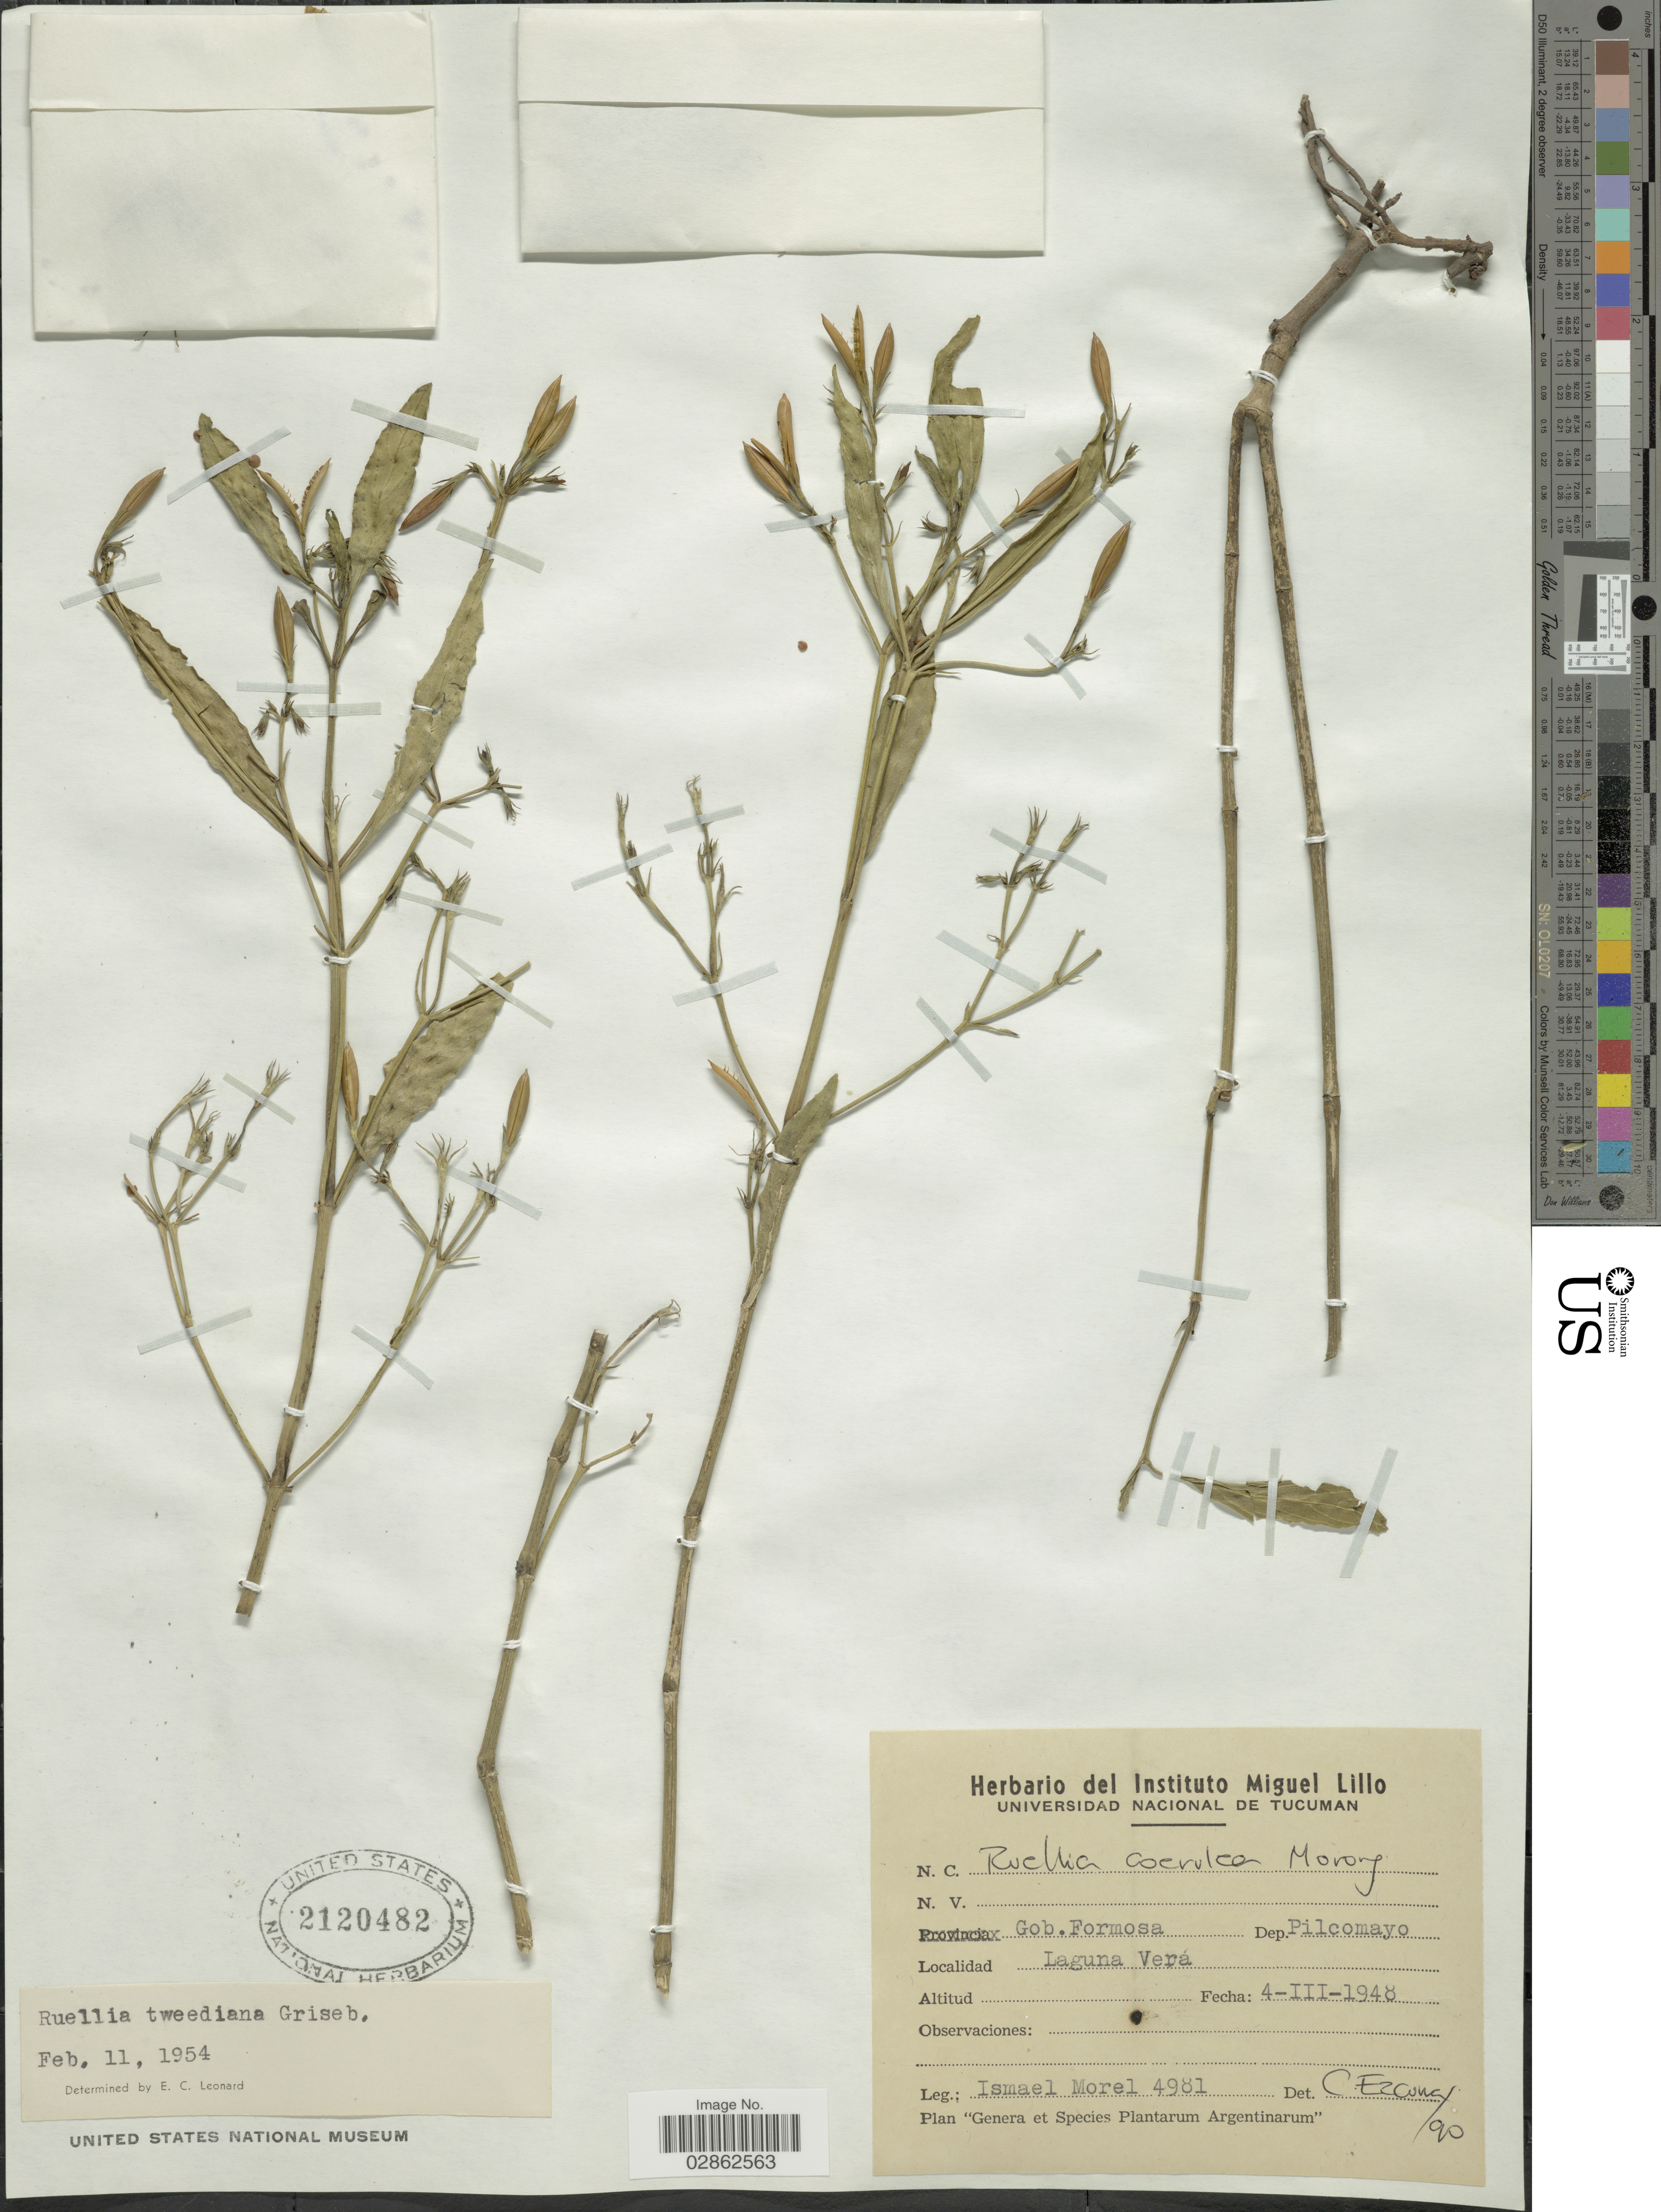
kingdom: Plantae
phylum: Tracheophyta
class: Magnoliopsida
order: Lamiales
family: Acanthaceae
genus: Ruellia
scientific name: Ruellia coerulea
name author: Morong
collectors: I. Morel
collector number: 4981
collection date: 1948-03-04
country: Argentina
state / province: Formosa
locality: Gob. Formosa. Dep. Pilcomayo. Laguna Verá.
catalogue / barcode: US 2120482